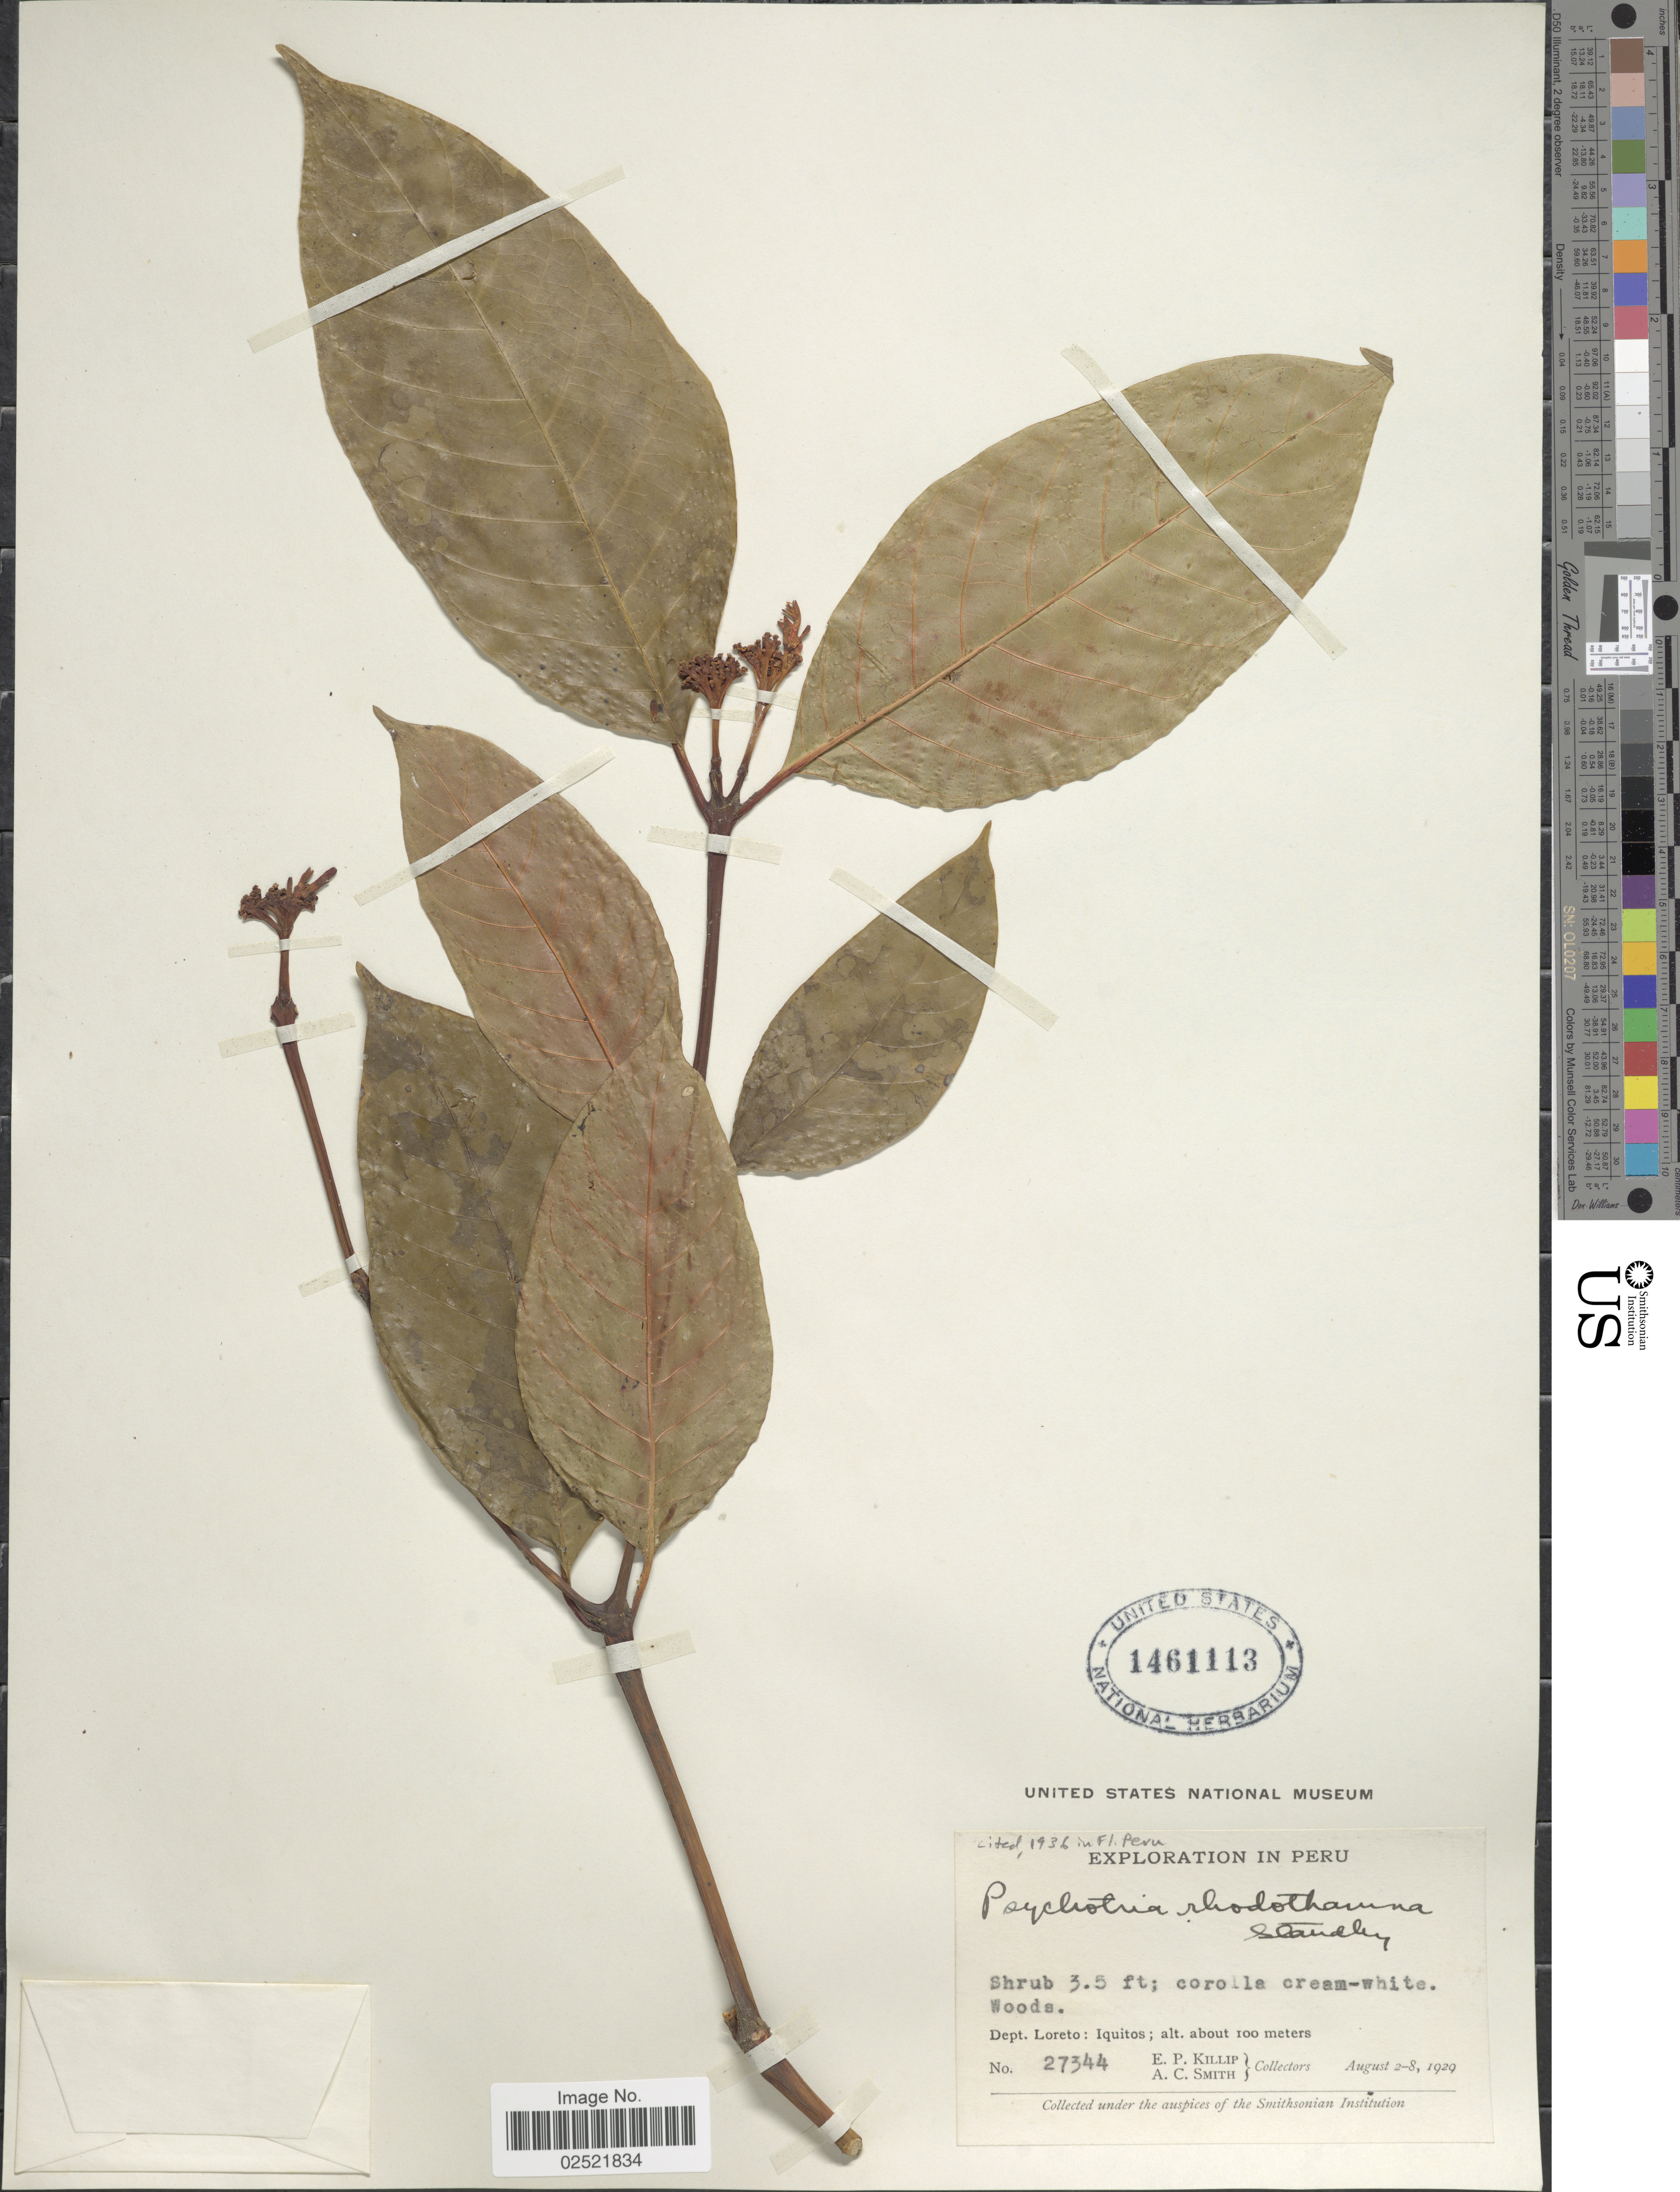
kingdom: Plantae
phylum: Tracheophyta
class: Magnoliopsida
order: Gentianales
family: Rubiaceae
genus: Psychotria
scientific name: Psychotria rhodothamna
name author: Standl.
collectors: E. P. Killip & A. C. Smith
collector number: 27344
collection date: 1929-08-02/1929-08-08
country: Peru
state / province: Loreto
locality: Iquitos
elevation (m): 100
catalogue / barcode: US 1461113